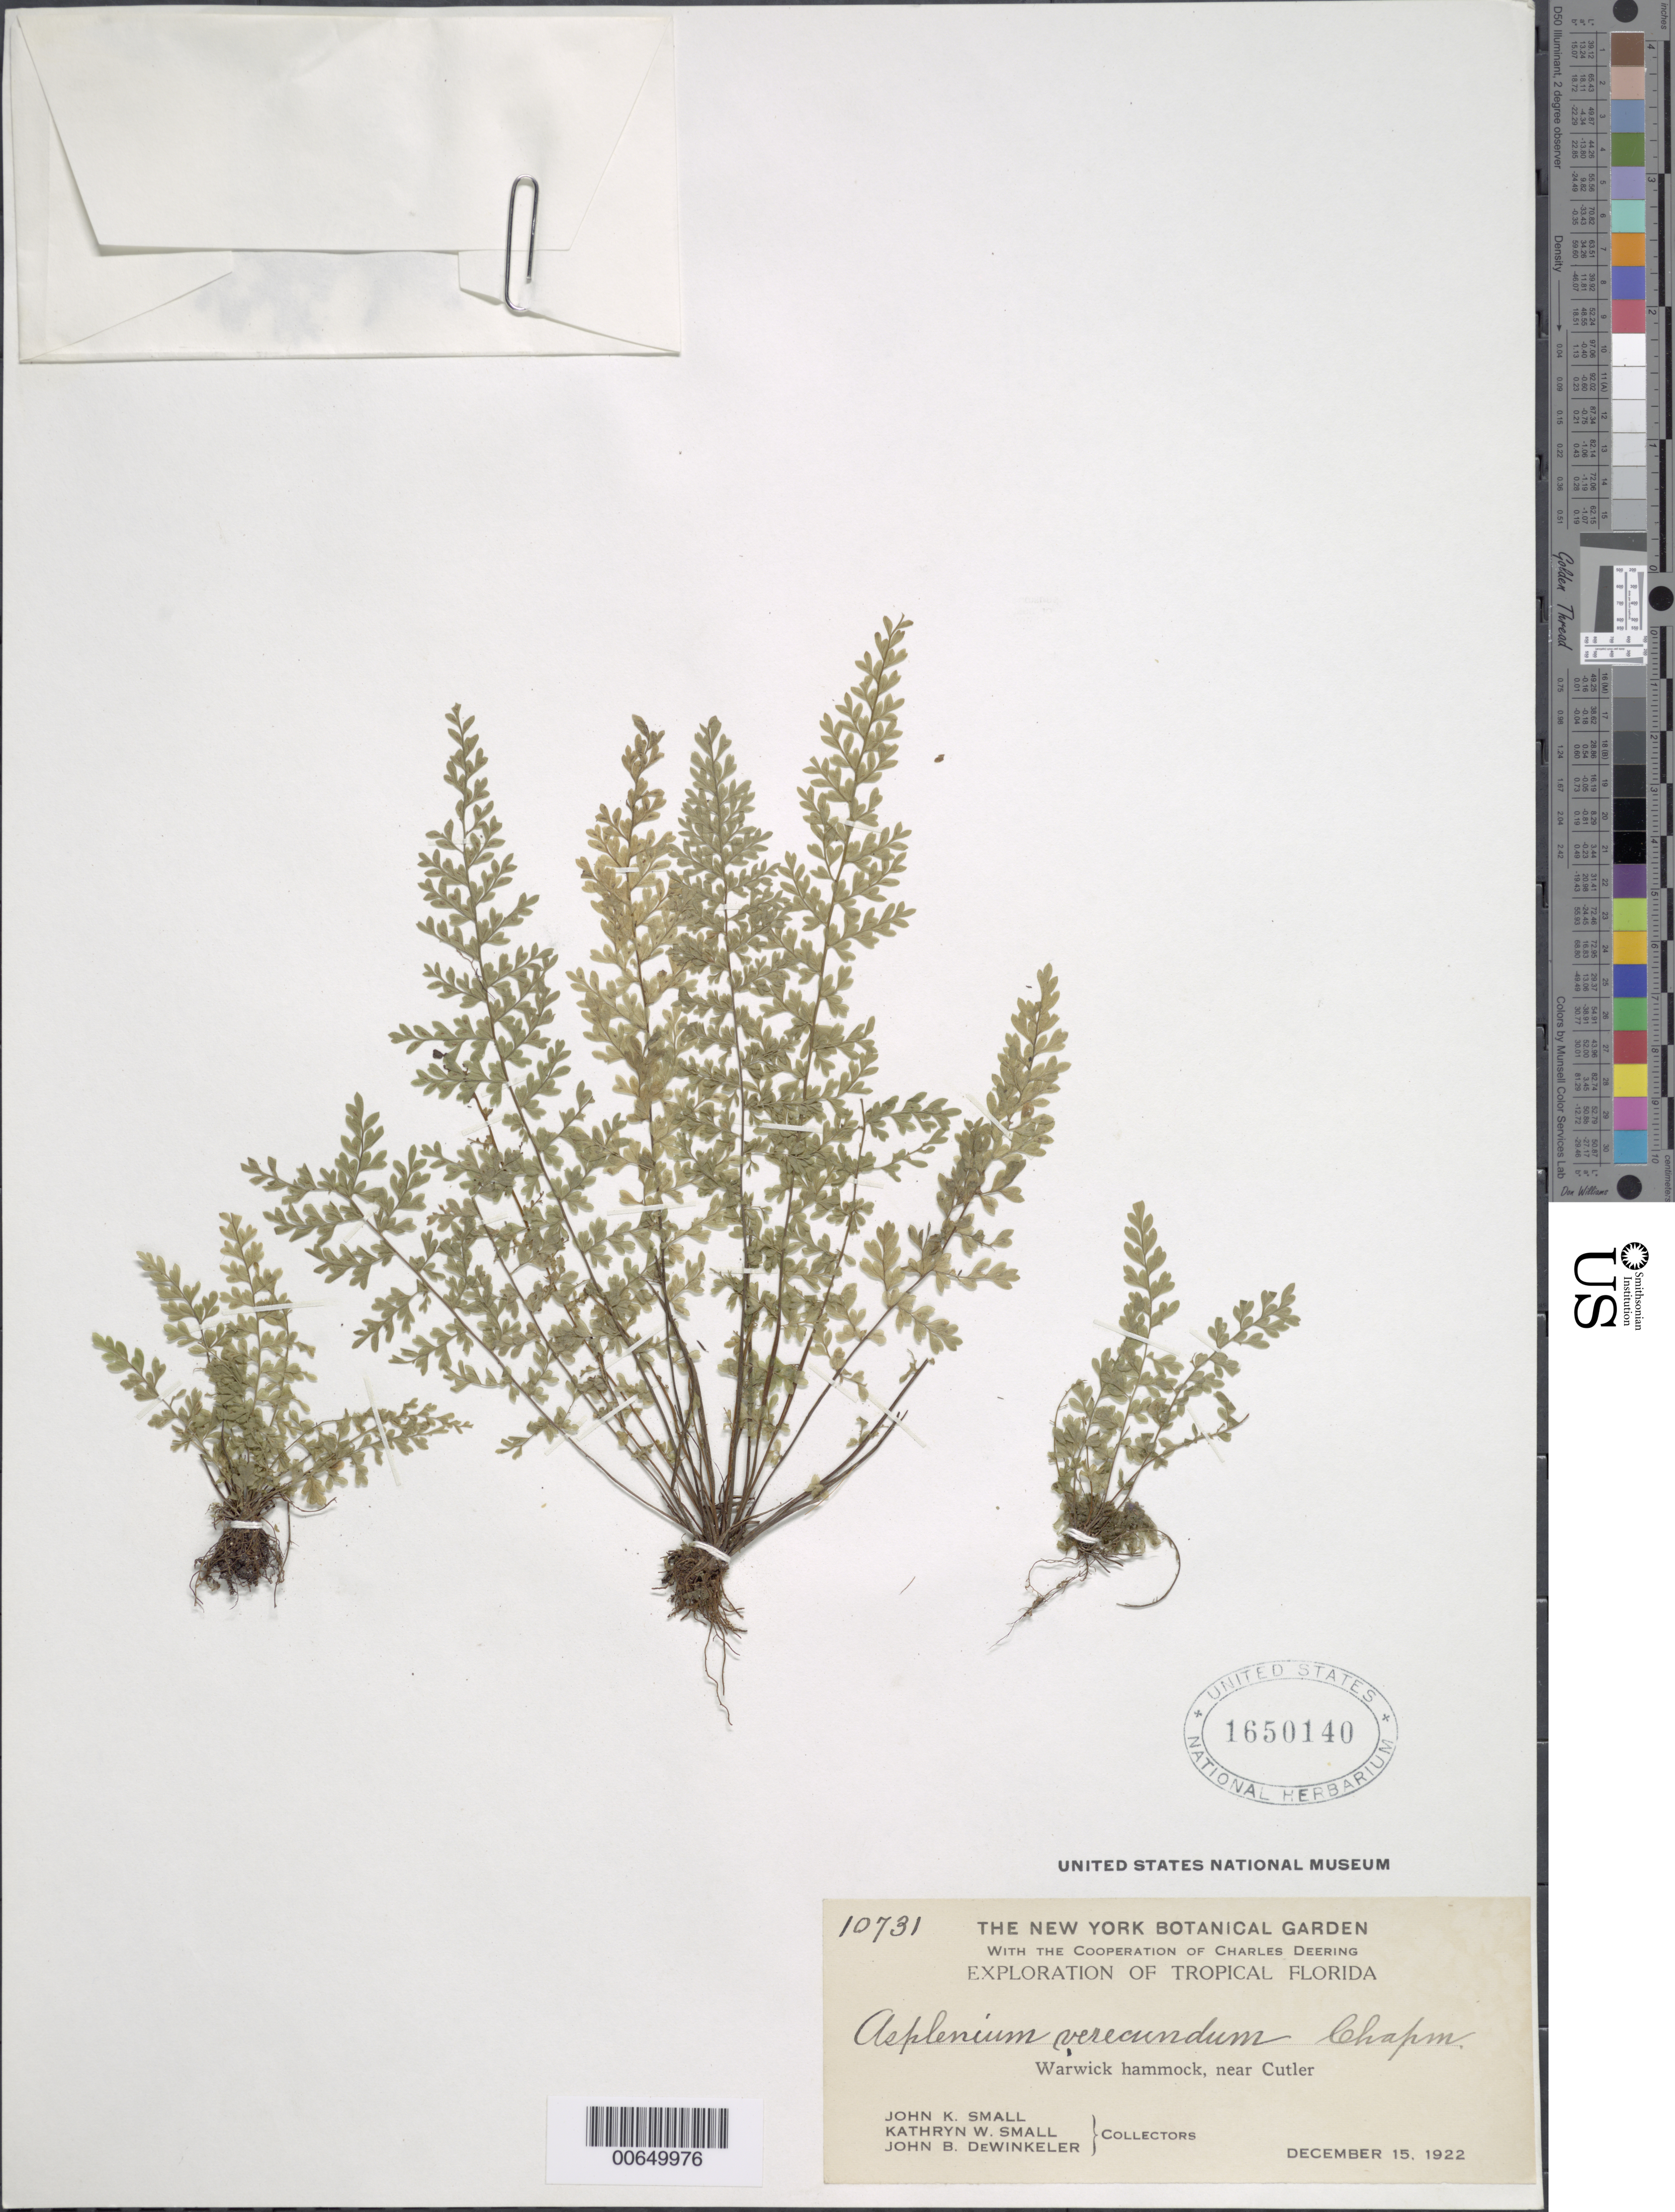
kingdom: Plantae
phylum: Tracheophyta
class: Polypodiopsida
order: Polypodiales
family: Aspleniaceae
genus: Asplenium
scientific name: Asplenium verecundum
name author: Chapm.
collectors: J. K. Small, K. Small & J. DeWinkeler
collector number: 10731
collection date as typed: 15 Dec 1922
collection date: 1922-12-15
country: United States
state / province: Florida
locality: Warwick Hammock, near Cutler.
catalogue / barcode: US 16501